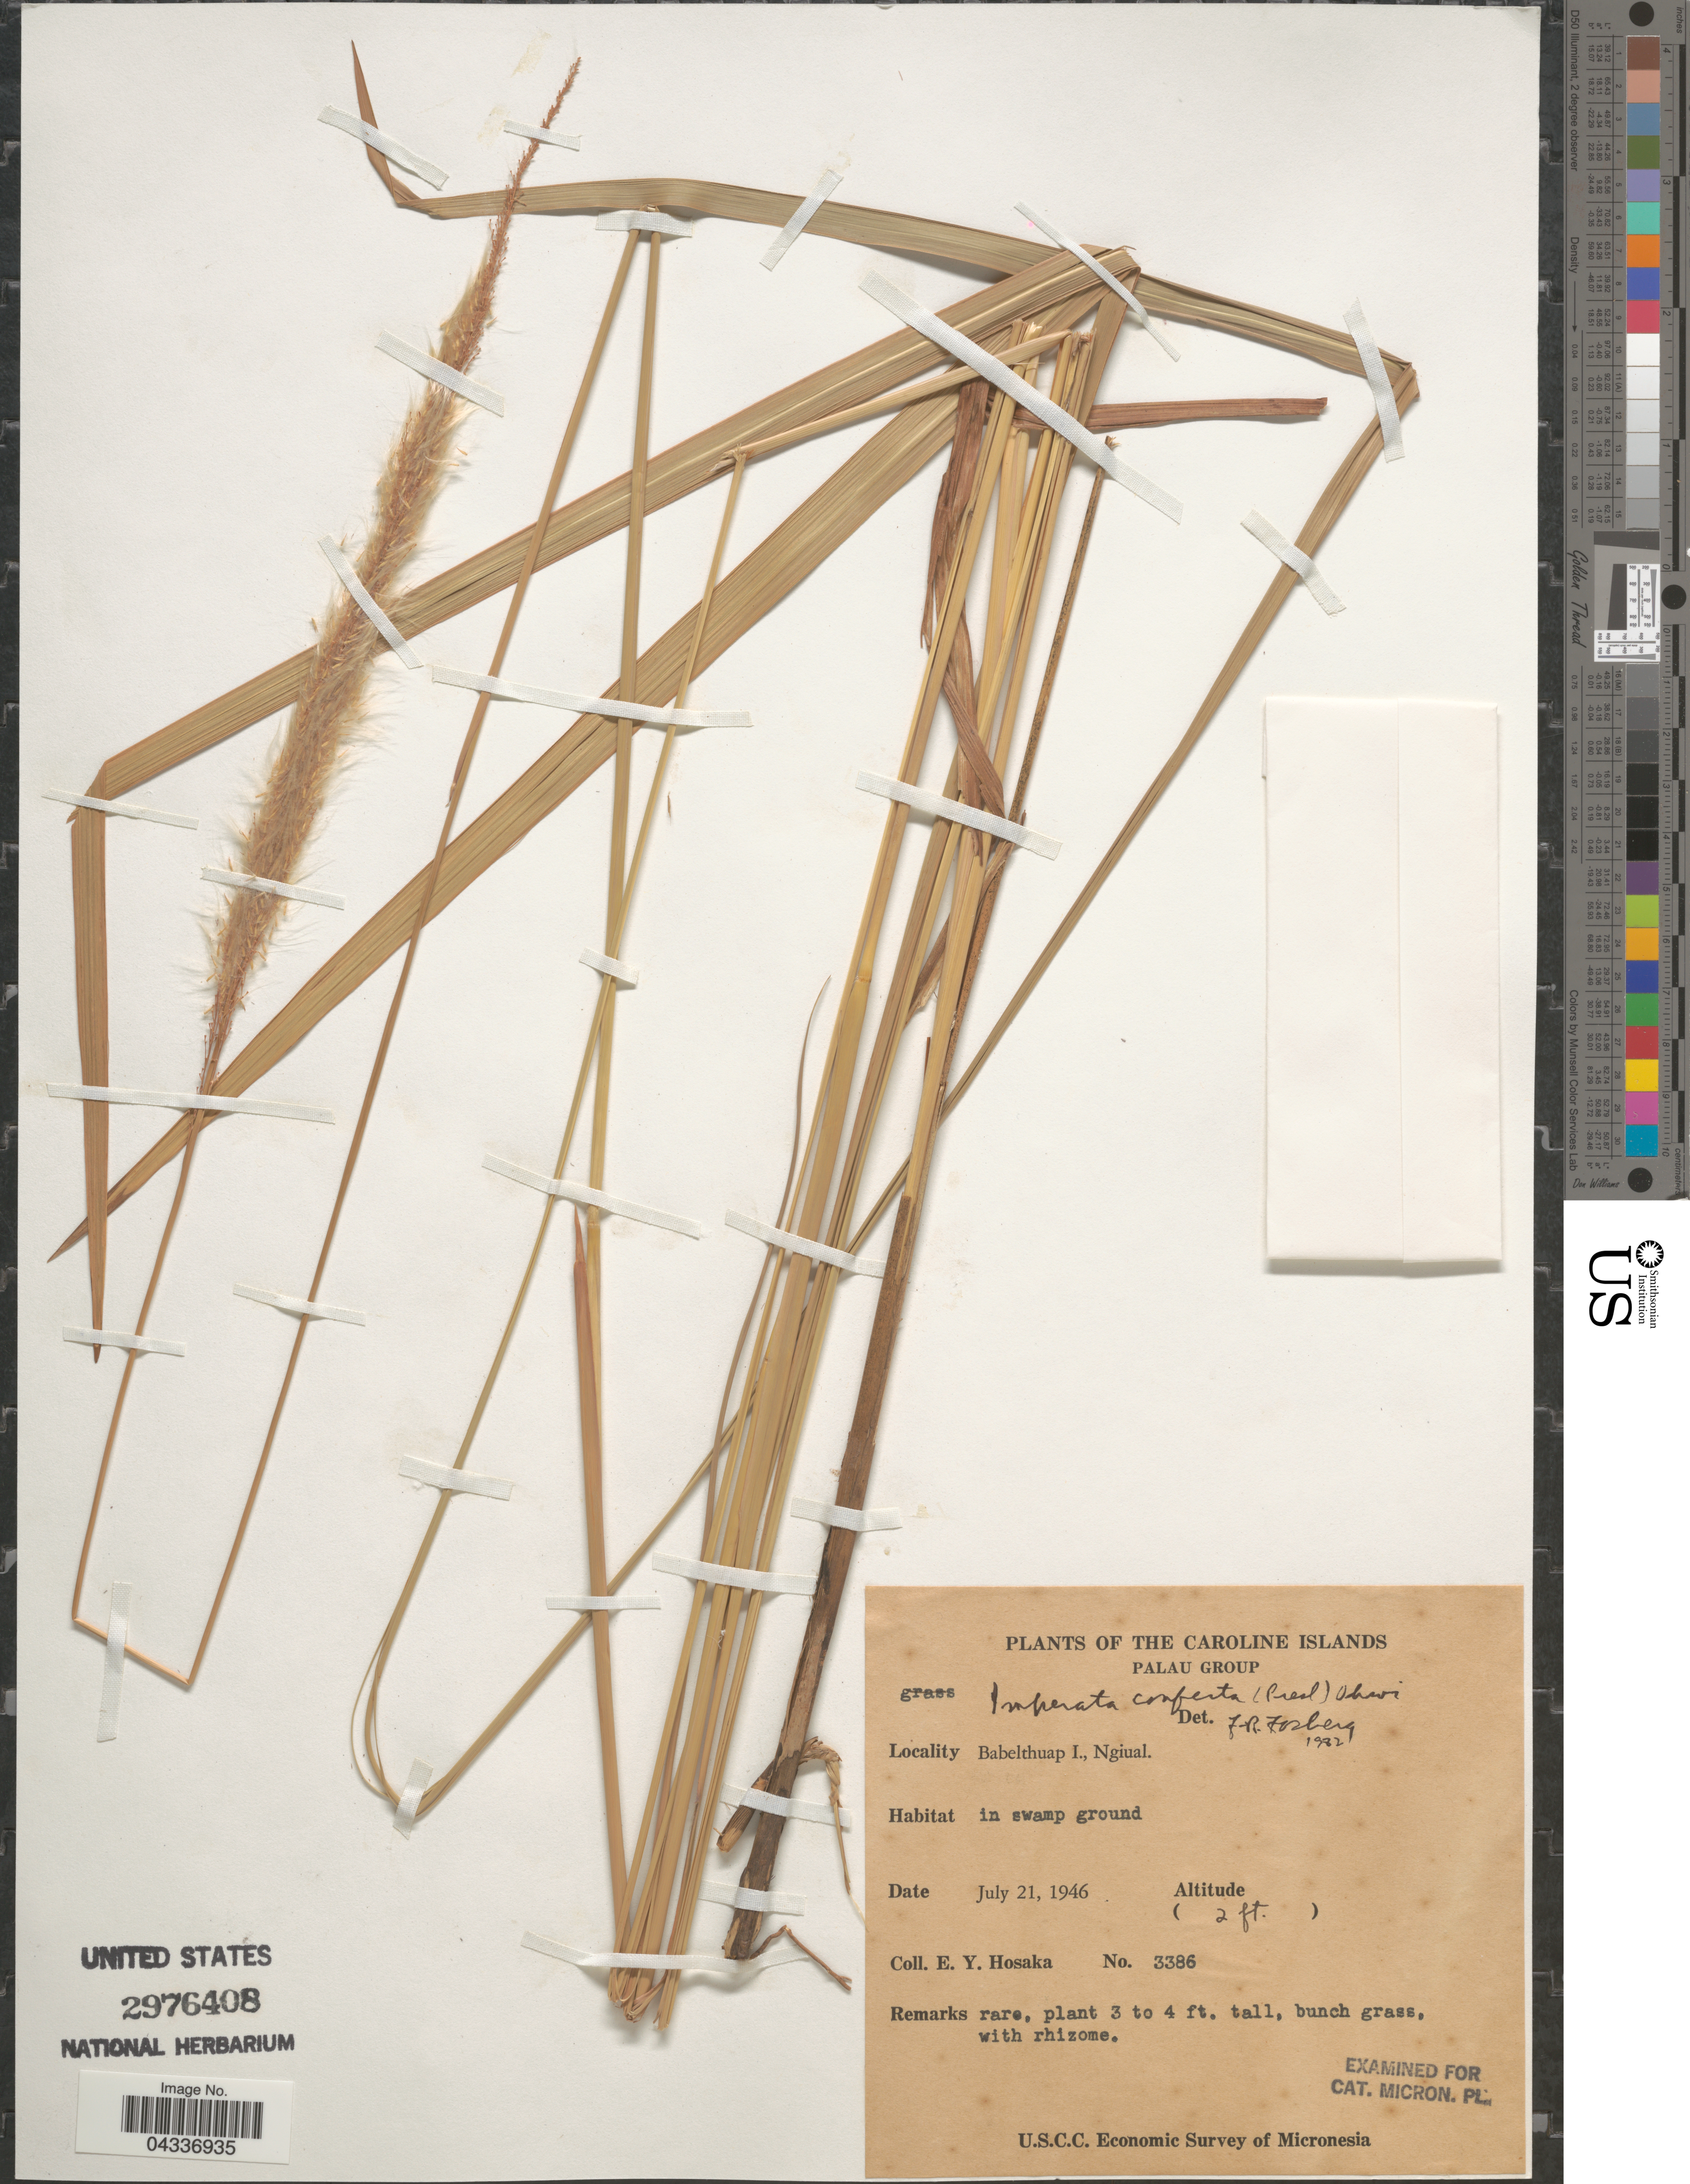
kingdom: Plantae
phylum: Tracheophyta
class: Liliopsida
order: Poales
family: Poaceae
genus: Imperata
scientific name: Imperata conferta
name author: (J. Presl) Ohwi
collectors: E. Y. Hosaka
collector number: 3386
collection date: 1946-07-21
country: Palau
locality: The Caroline Islands. Palau Group. Babelthuap I., Ngiual.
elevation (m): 1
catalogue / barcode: US 2976408